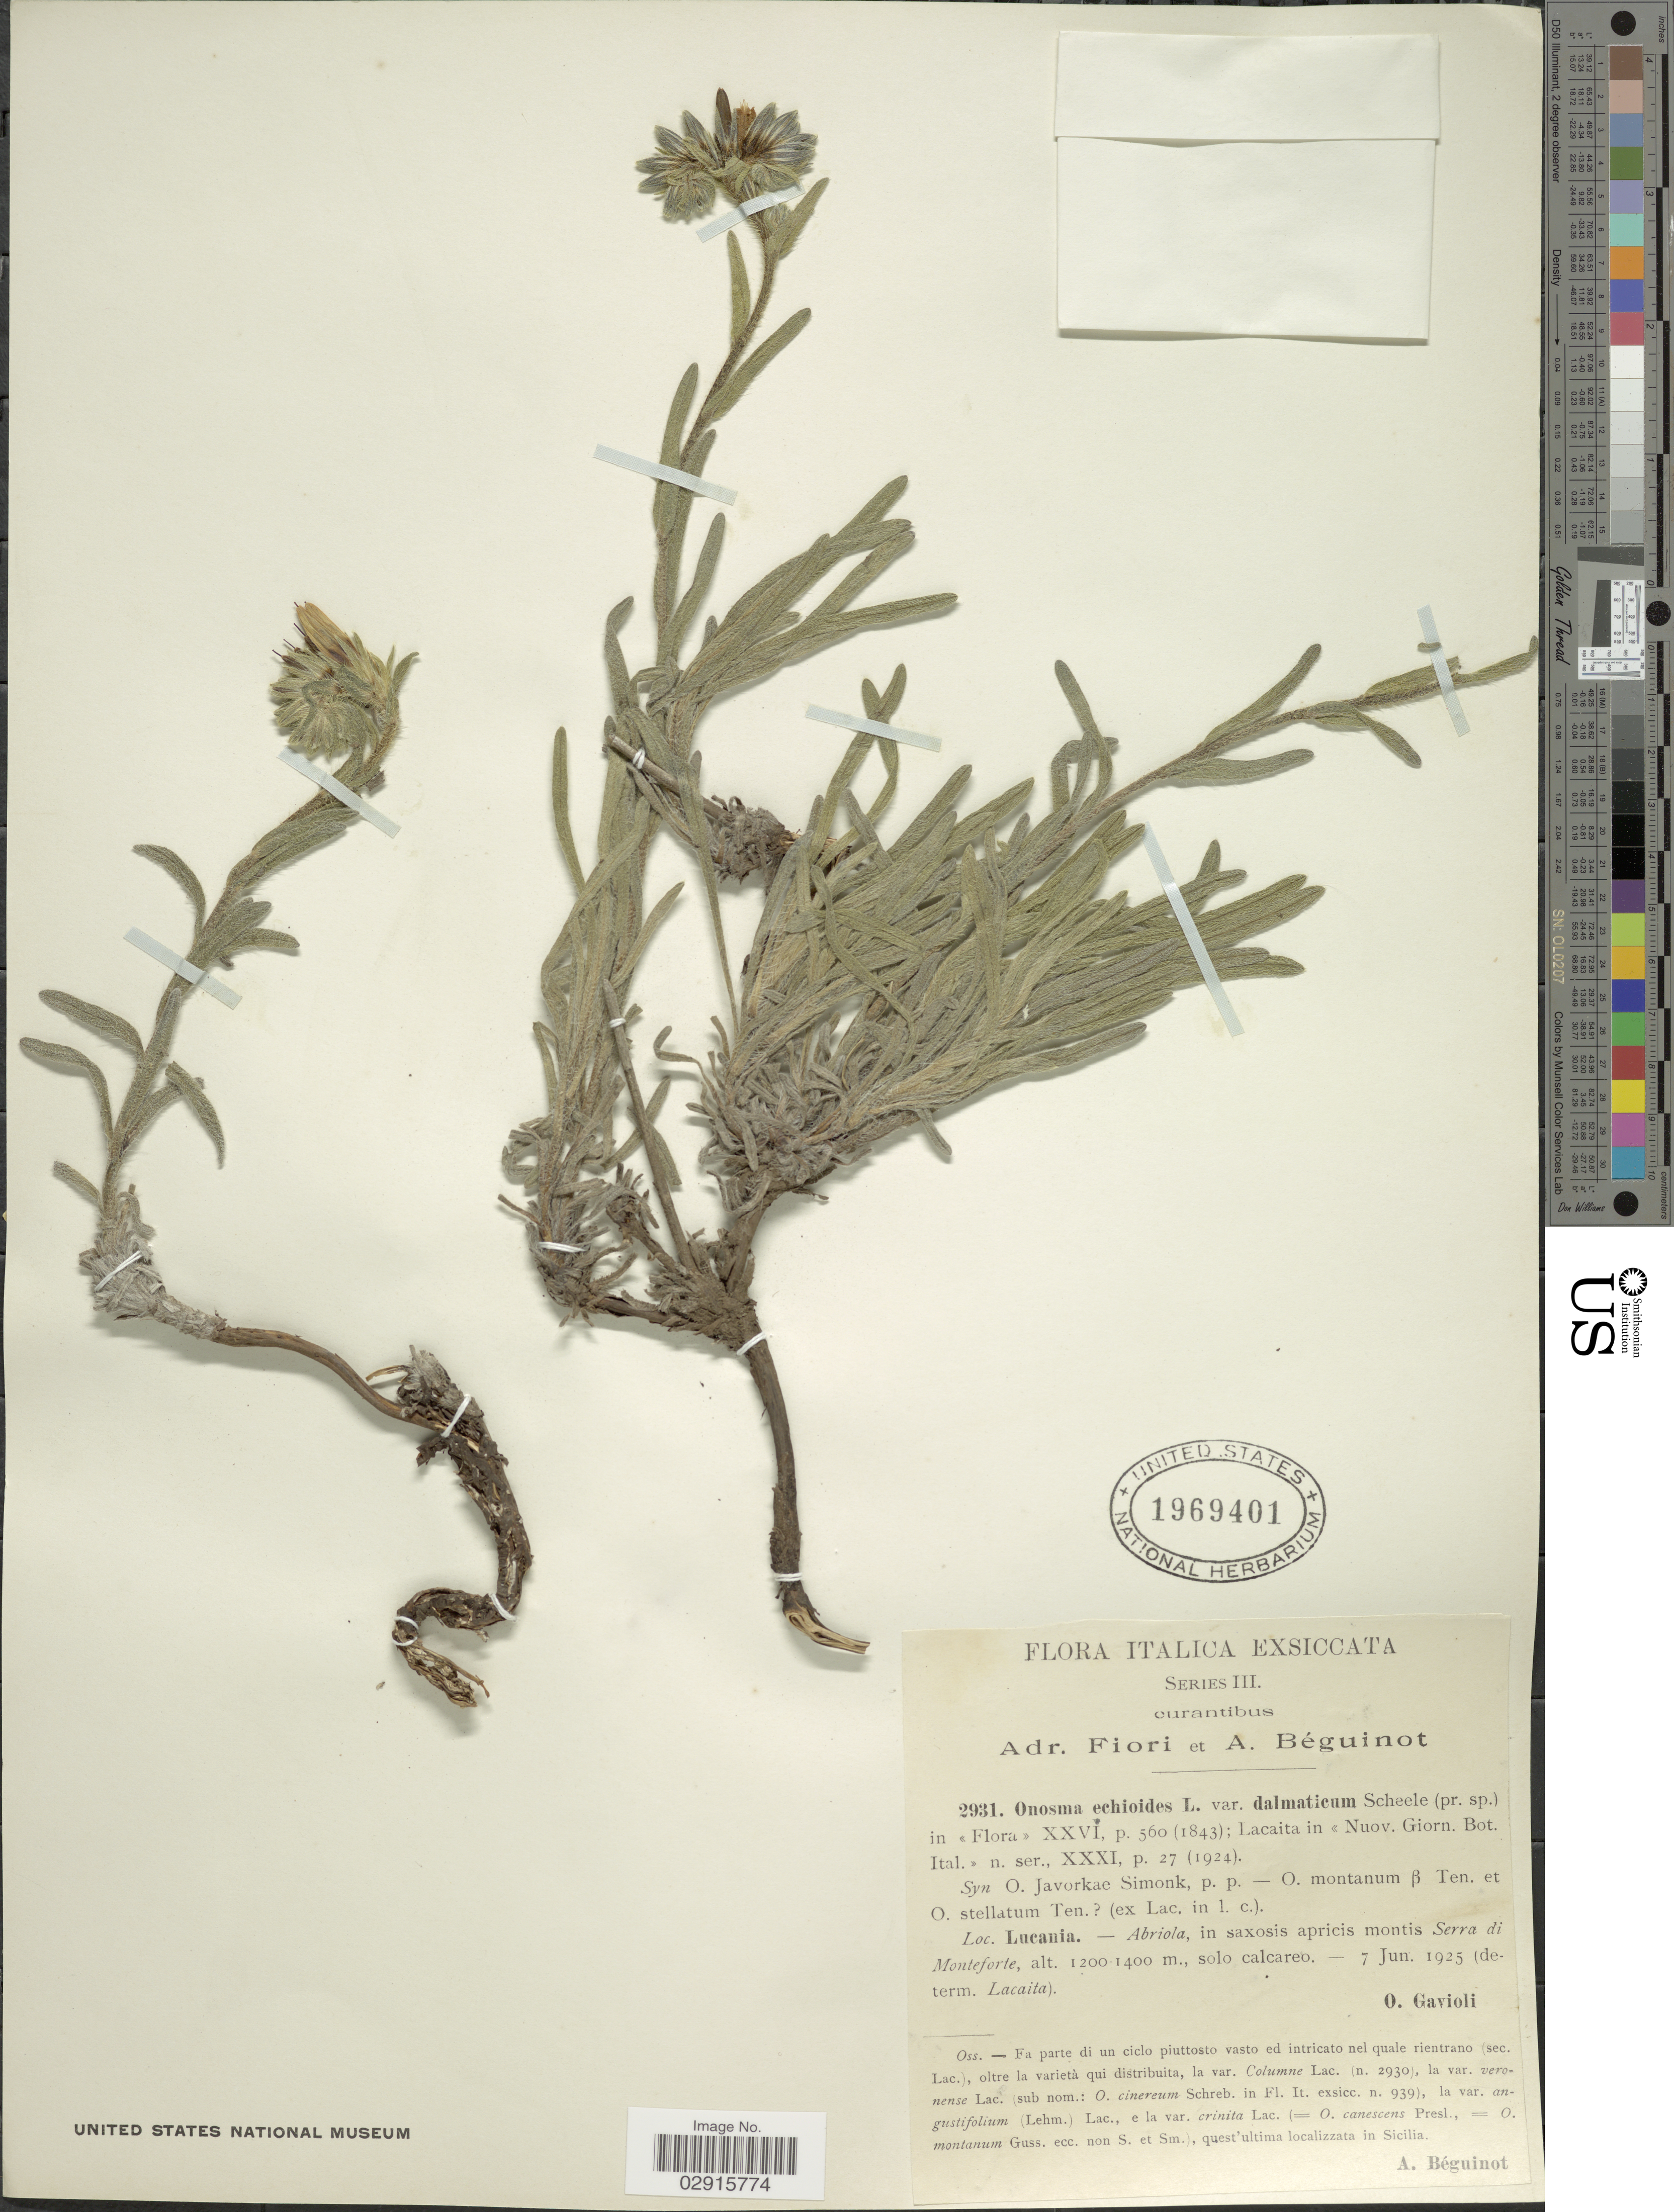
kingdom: Plantae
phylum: Tracheophyta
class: Magnoliopsida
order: Boraginales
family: Boraginaceae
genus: Onosma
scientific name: Onosma echioides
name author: L.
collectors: O. Gavioli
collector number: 2931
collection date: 1925-06-07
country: Italy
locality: Italica. Lucania. - Abriola, in saxosis apricis montis Serra di Monteforte.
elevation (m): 1200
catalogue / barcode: US 1969401